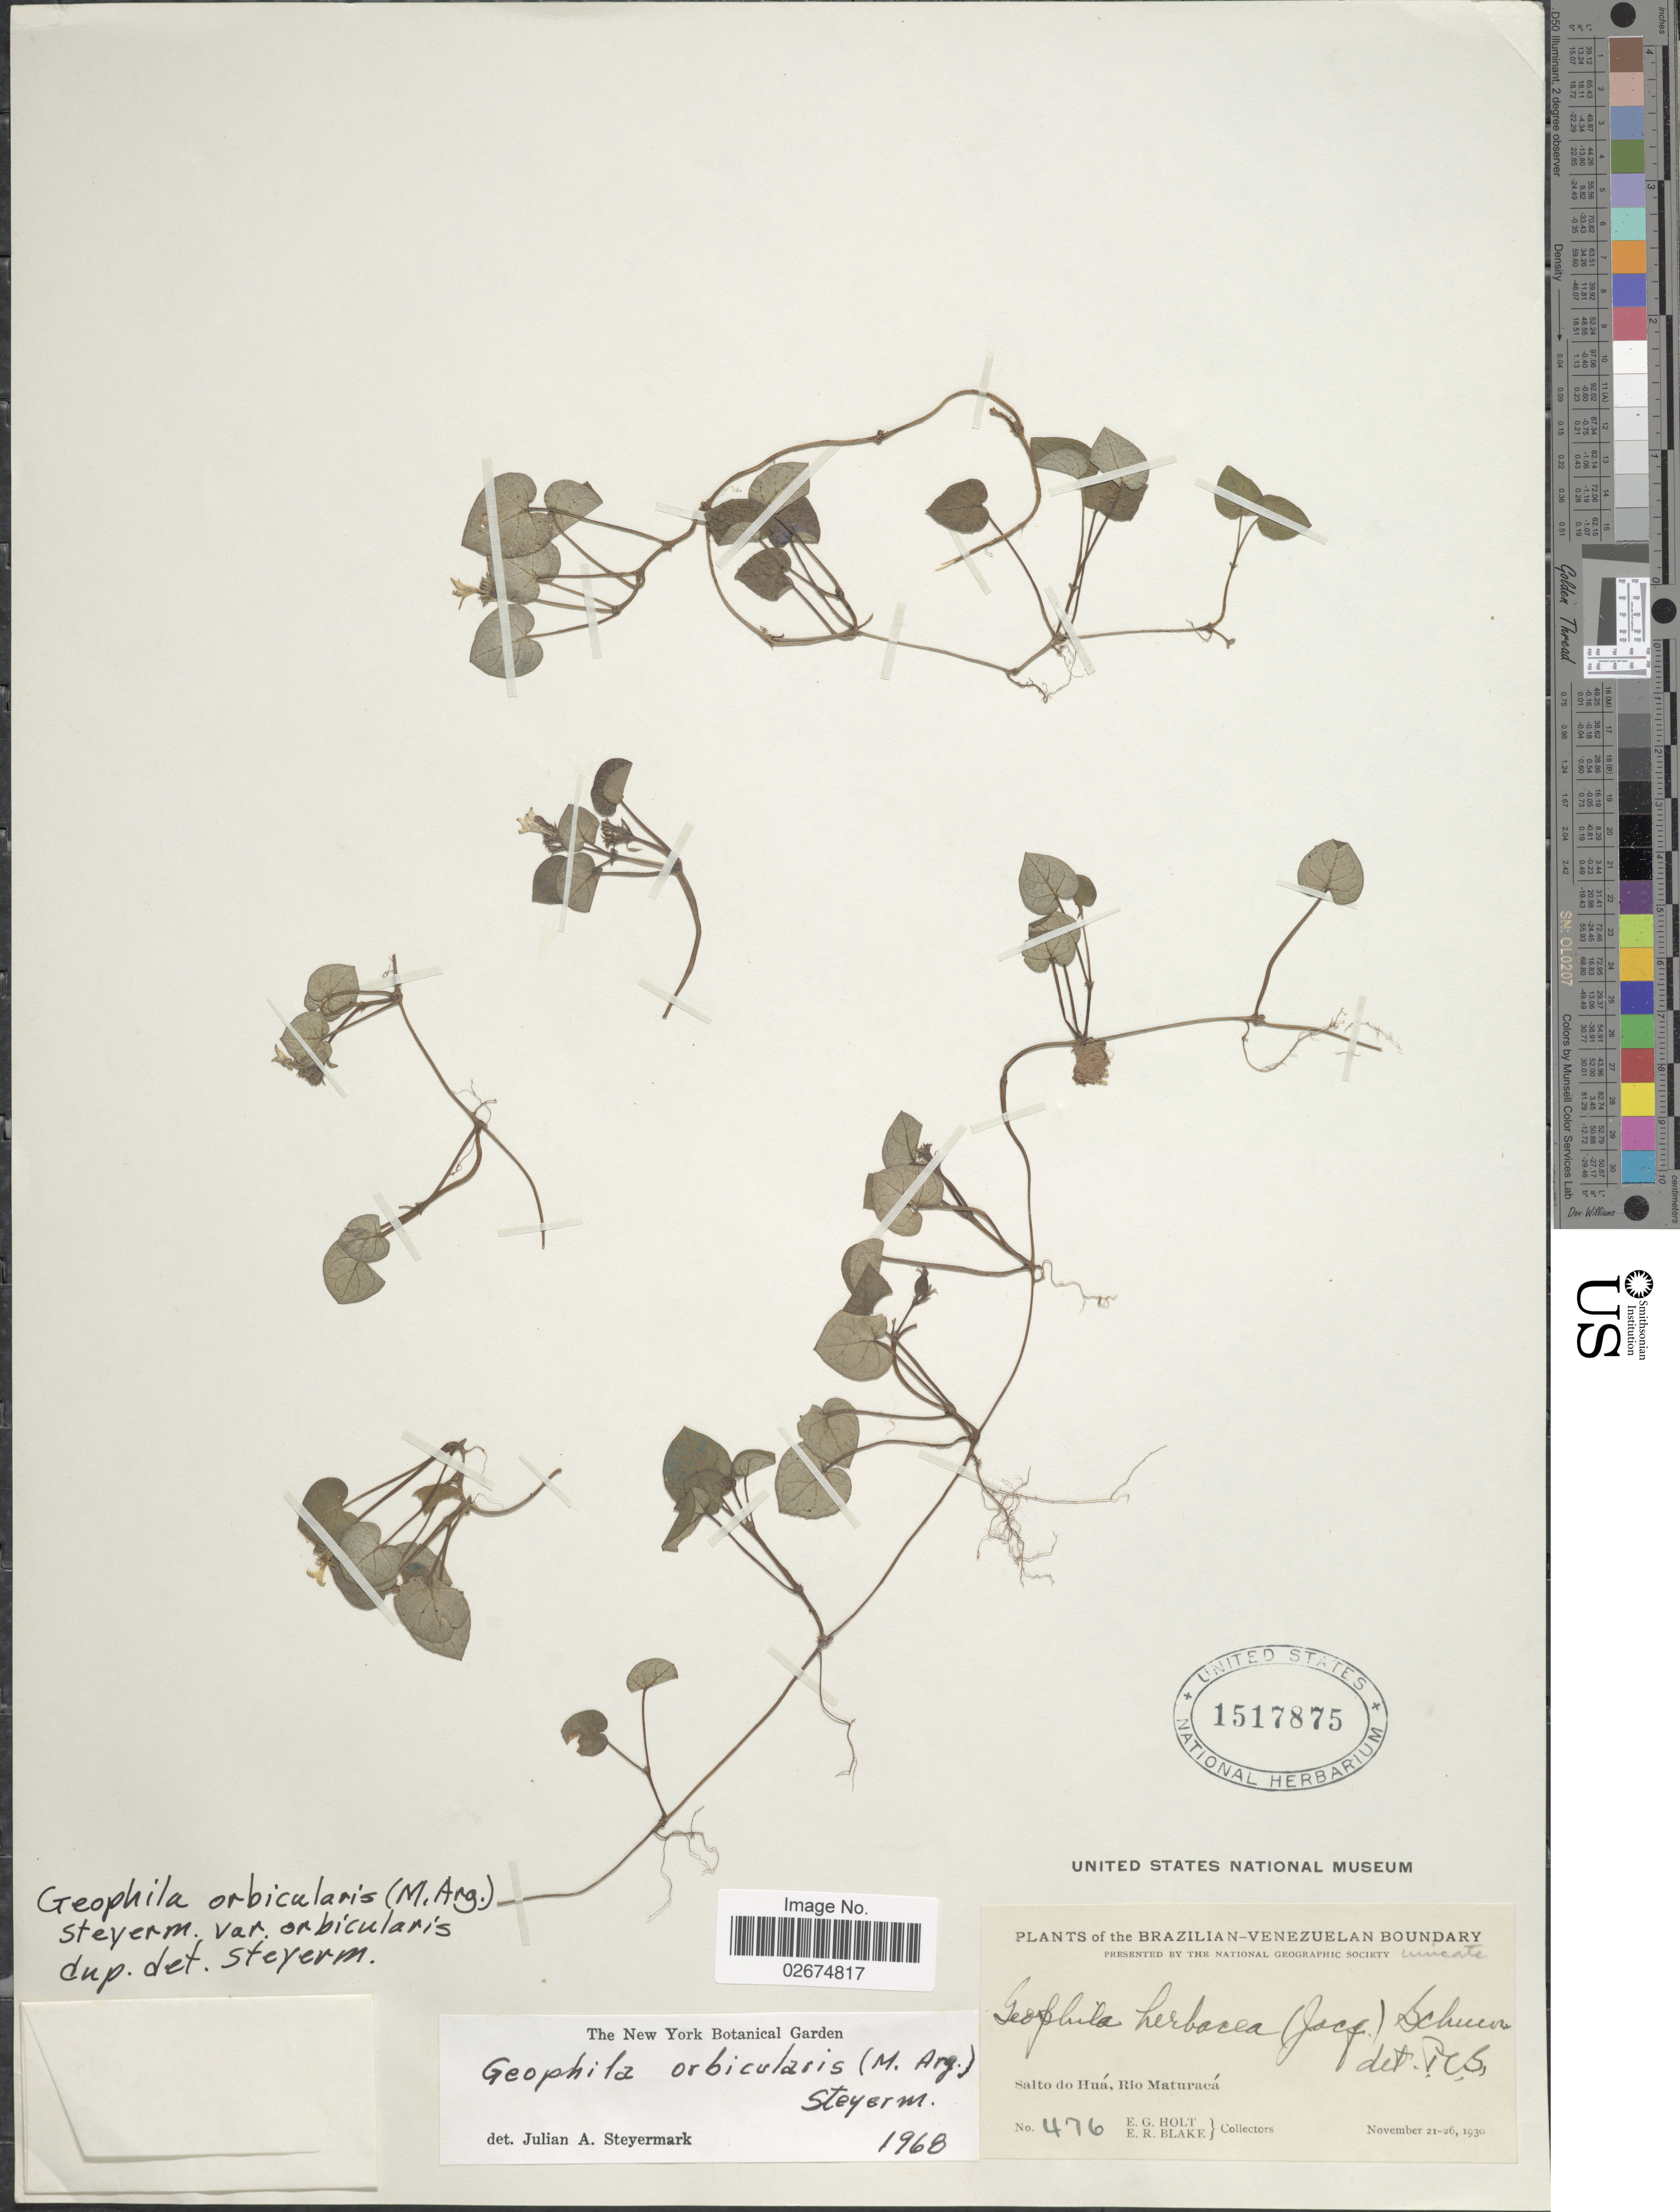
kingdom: Plantae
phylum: Tracheophyta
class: Magnoliopsida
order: Gentianales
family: Rubiaceae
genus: Geophila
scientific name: Geophila orbicularis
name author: (Müll. Arg.) Steyerm.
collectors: E. G. Holt & E. R. Blake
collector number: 476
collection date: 1930-11-21/1930-11-26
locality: Brazilian-Venezuela Boundary. Salto do Huá, Rio Maturacá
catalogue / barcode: US 1517875